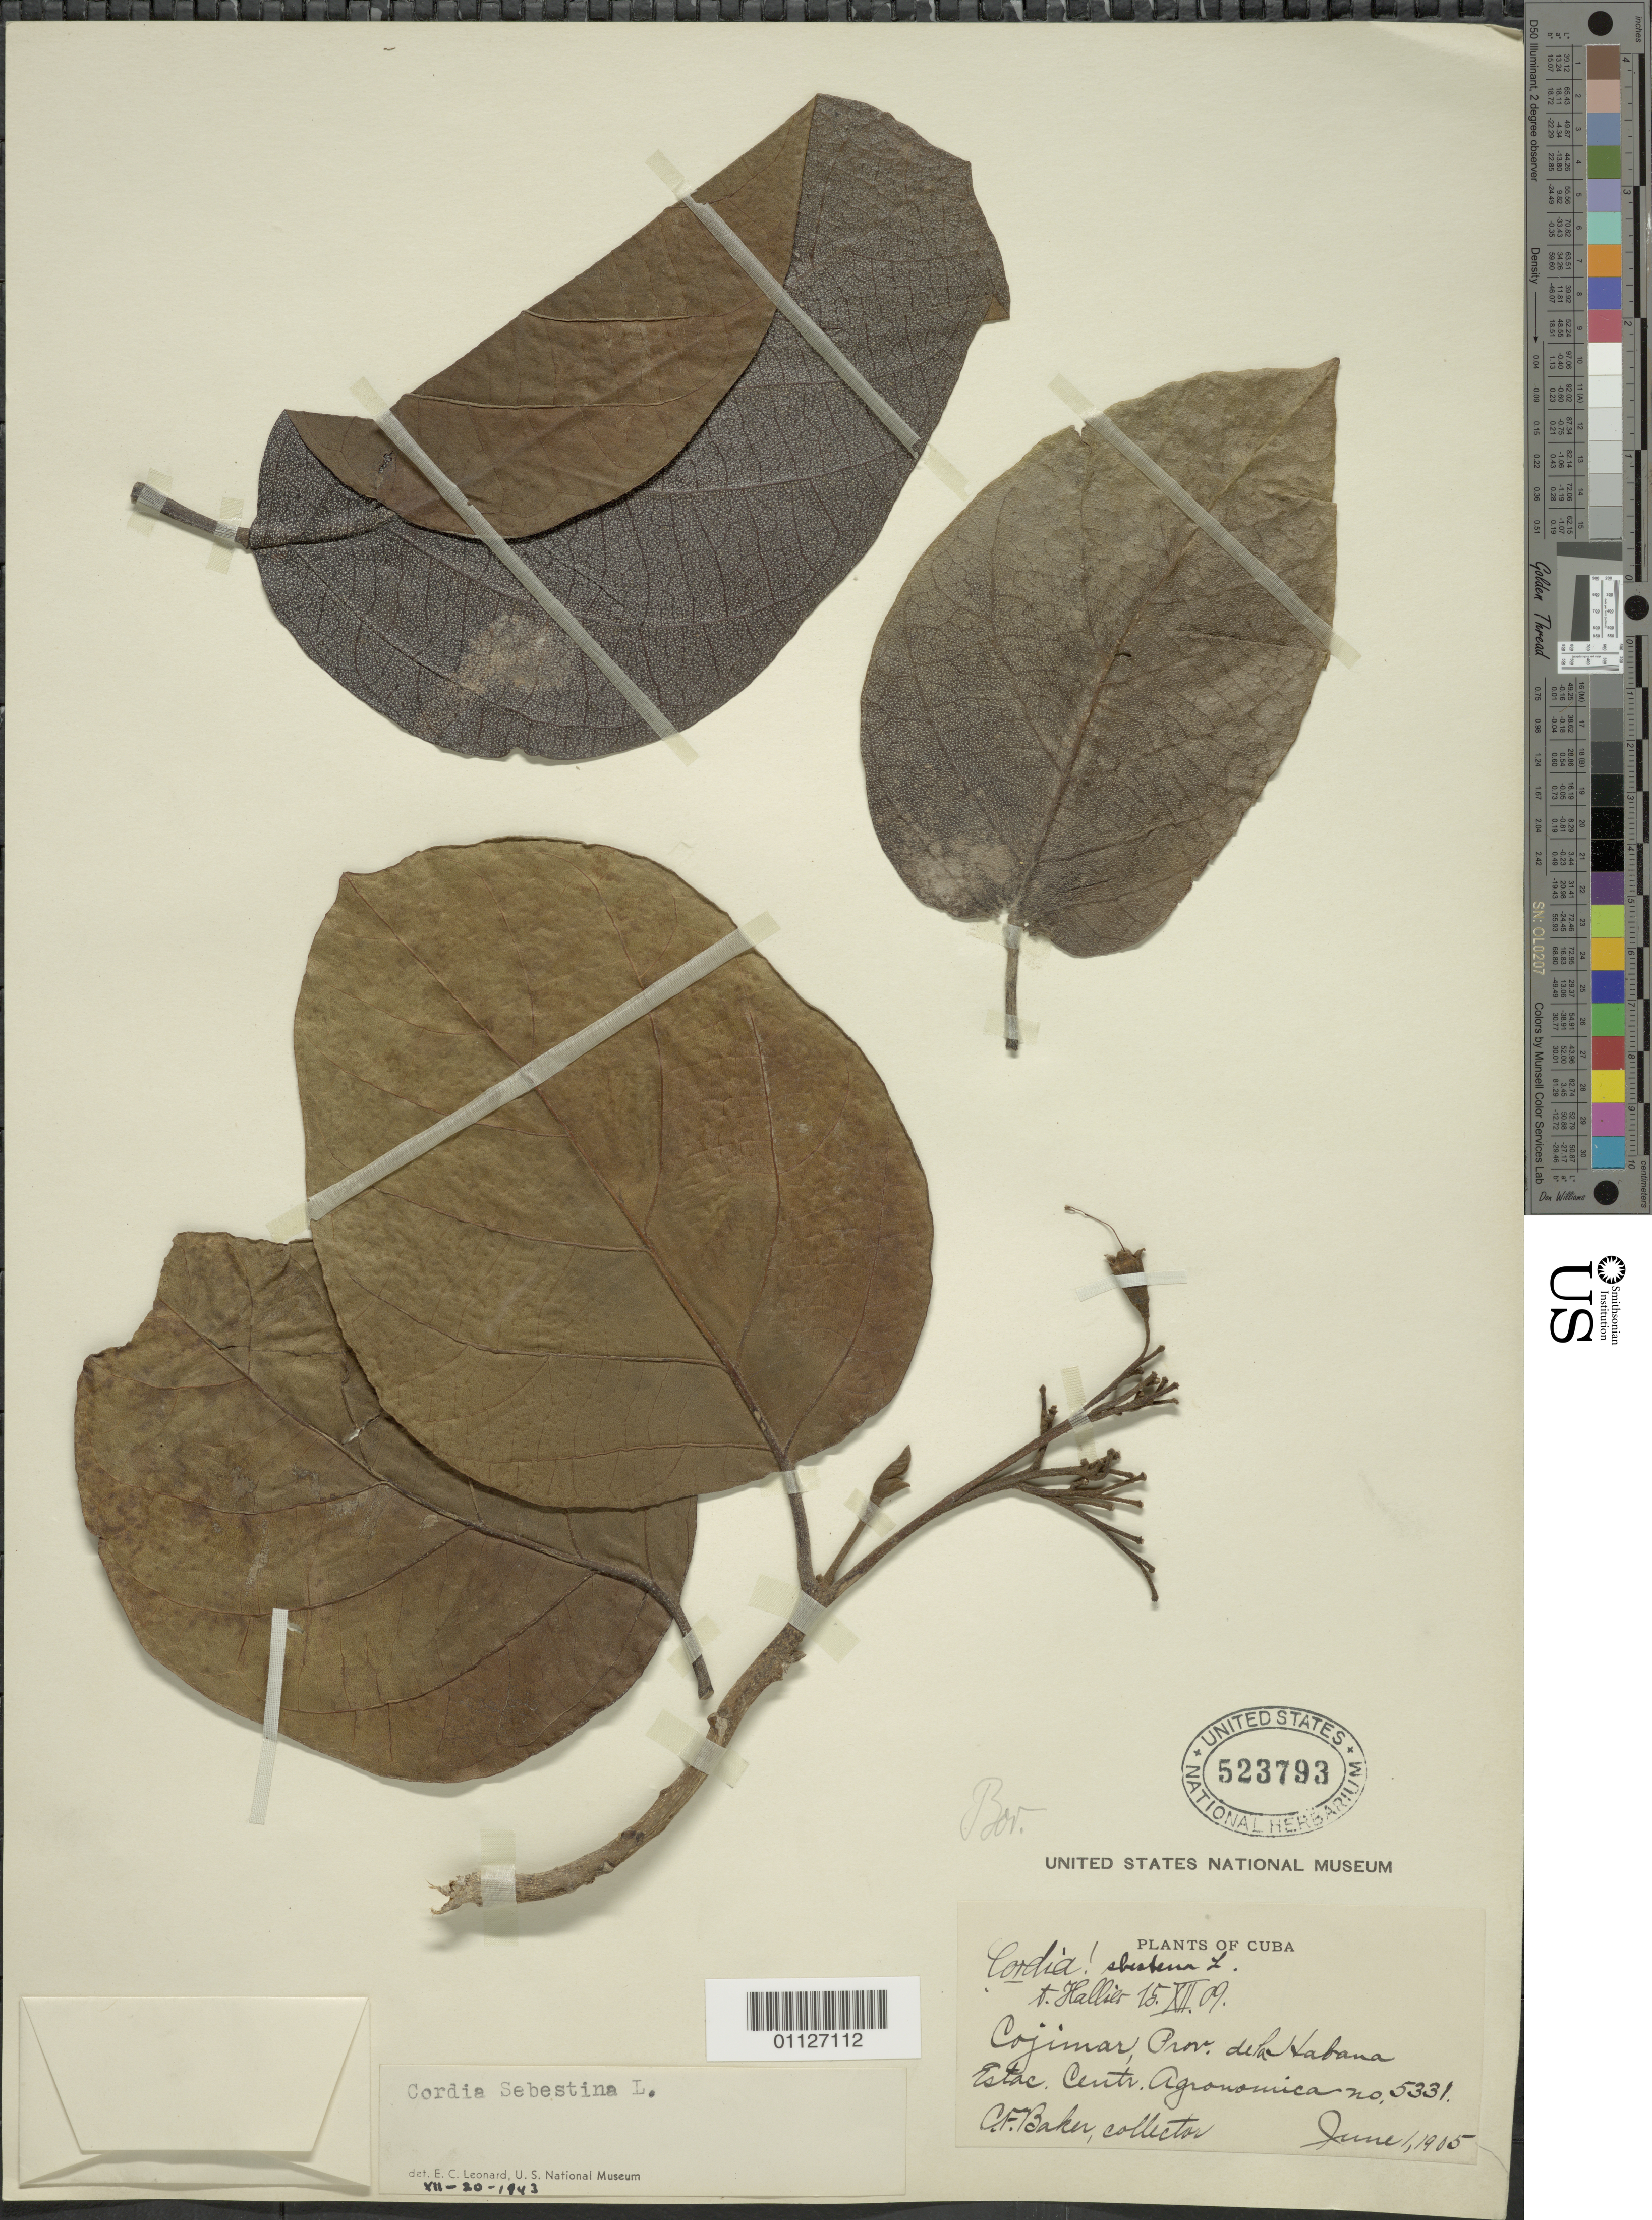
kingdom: Plantae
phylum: Tracheophyta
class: Magnoliopsida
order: Boraginales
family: Cordiaceae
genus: Cordia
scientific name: Cordia sebestena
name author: L.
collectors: C. F. Baker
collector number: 5331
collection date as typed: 01 Jun 1905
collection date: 1905-06-01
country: Cuba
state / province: La Habana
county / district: Municipio Habana del Este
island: Cuba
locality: Cojímar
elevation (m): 14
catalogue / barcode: US 523793